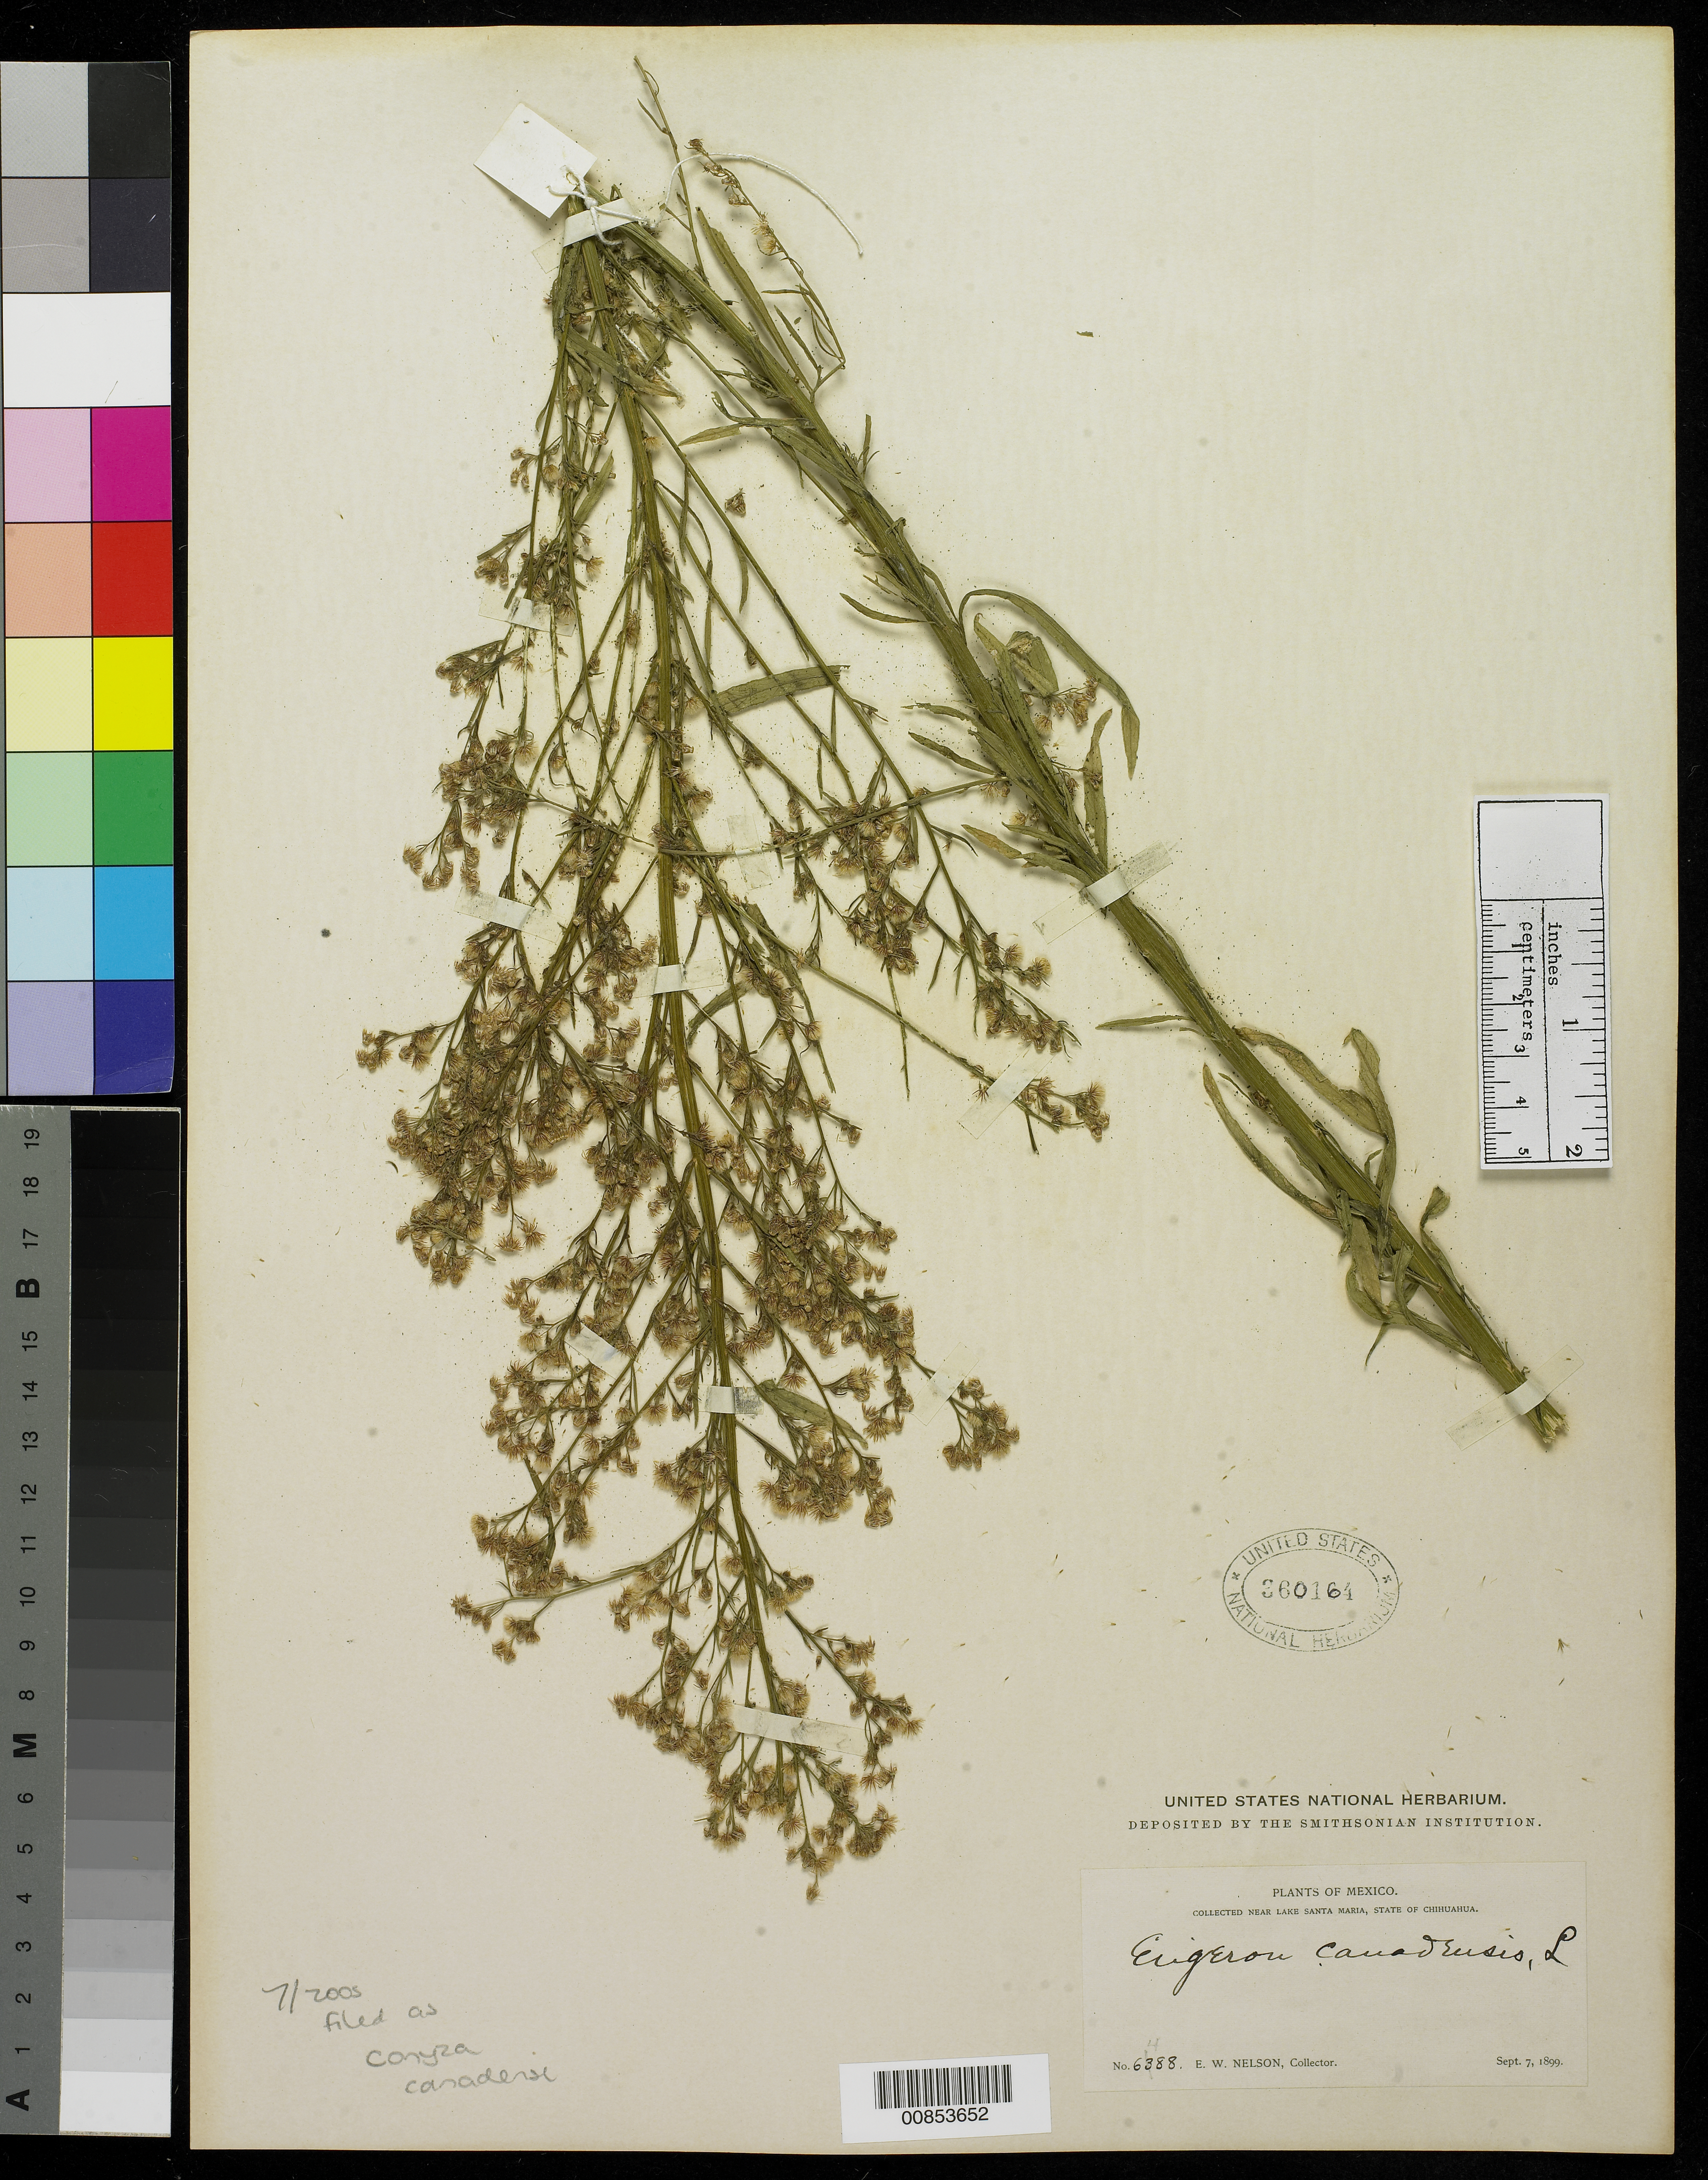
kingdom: Plantae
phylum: Tracheophyta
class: Magnoliopsida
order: Asterales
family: Asteraceae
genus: Conyza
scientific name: Conyza canadensis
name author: (L.) Cronq.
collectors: E. W. Nelson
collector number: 6488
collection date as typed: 07 Sep 1899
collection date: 1899-09-07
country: Mexico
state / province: Chihuahua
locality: Near Lake Santa Maria.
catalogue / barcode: US 360164